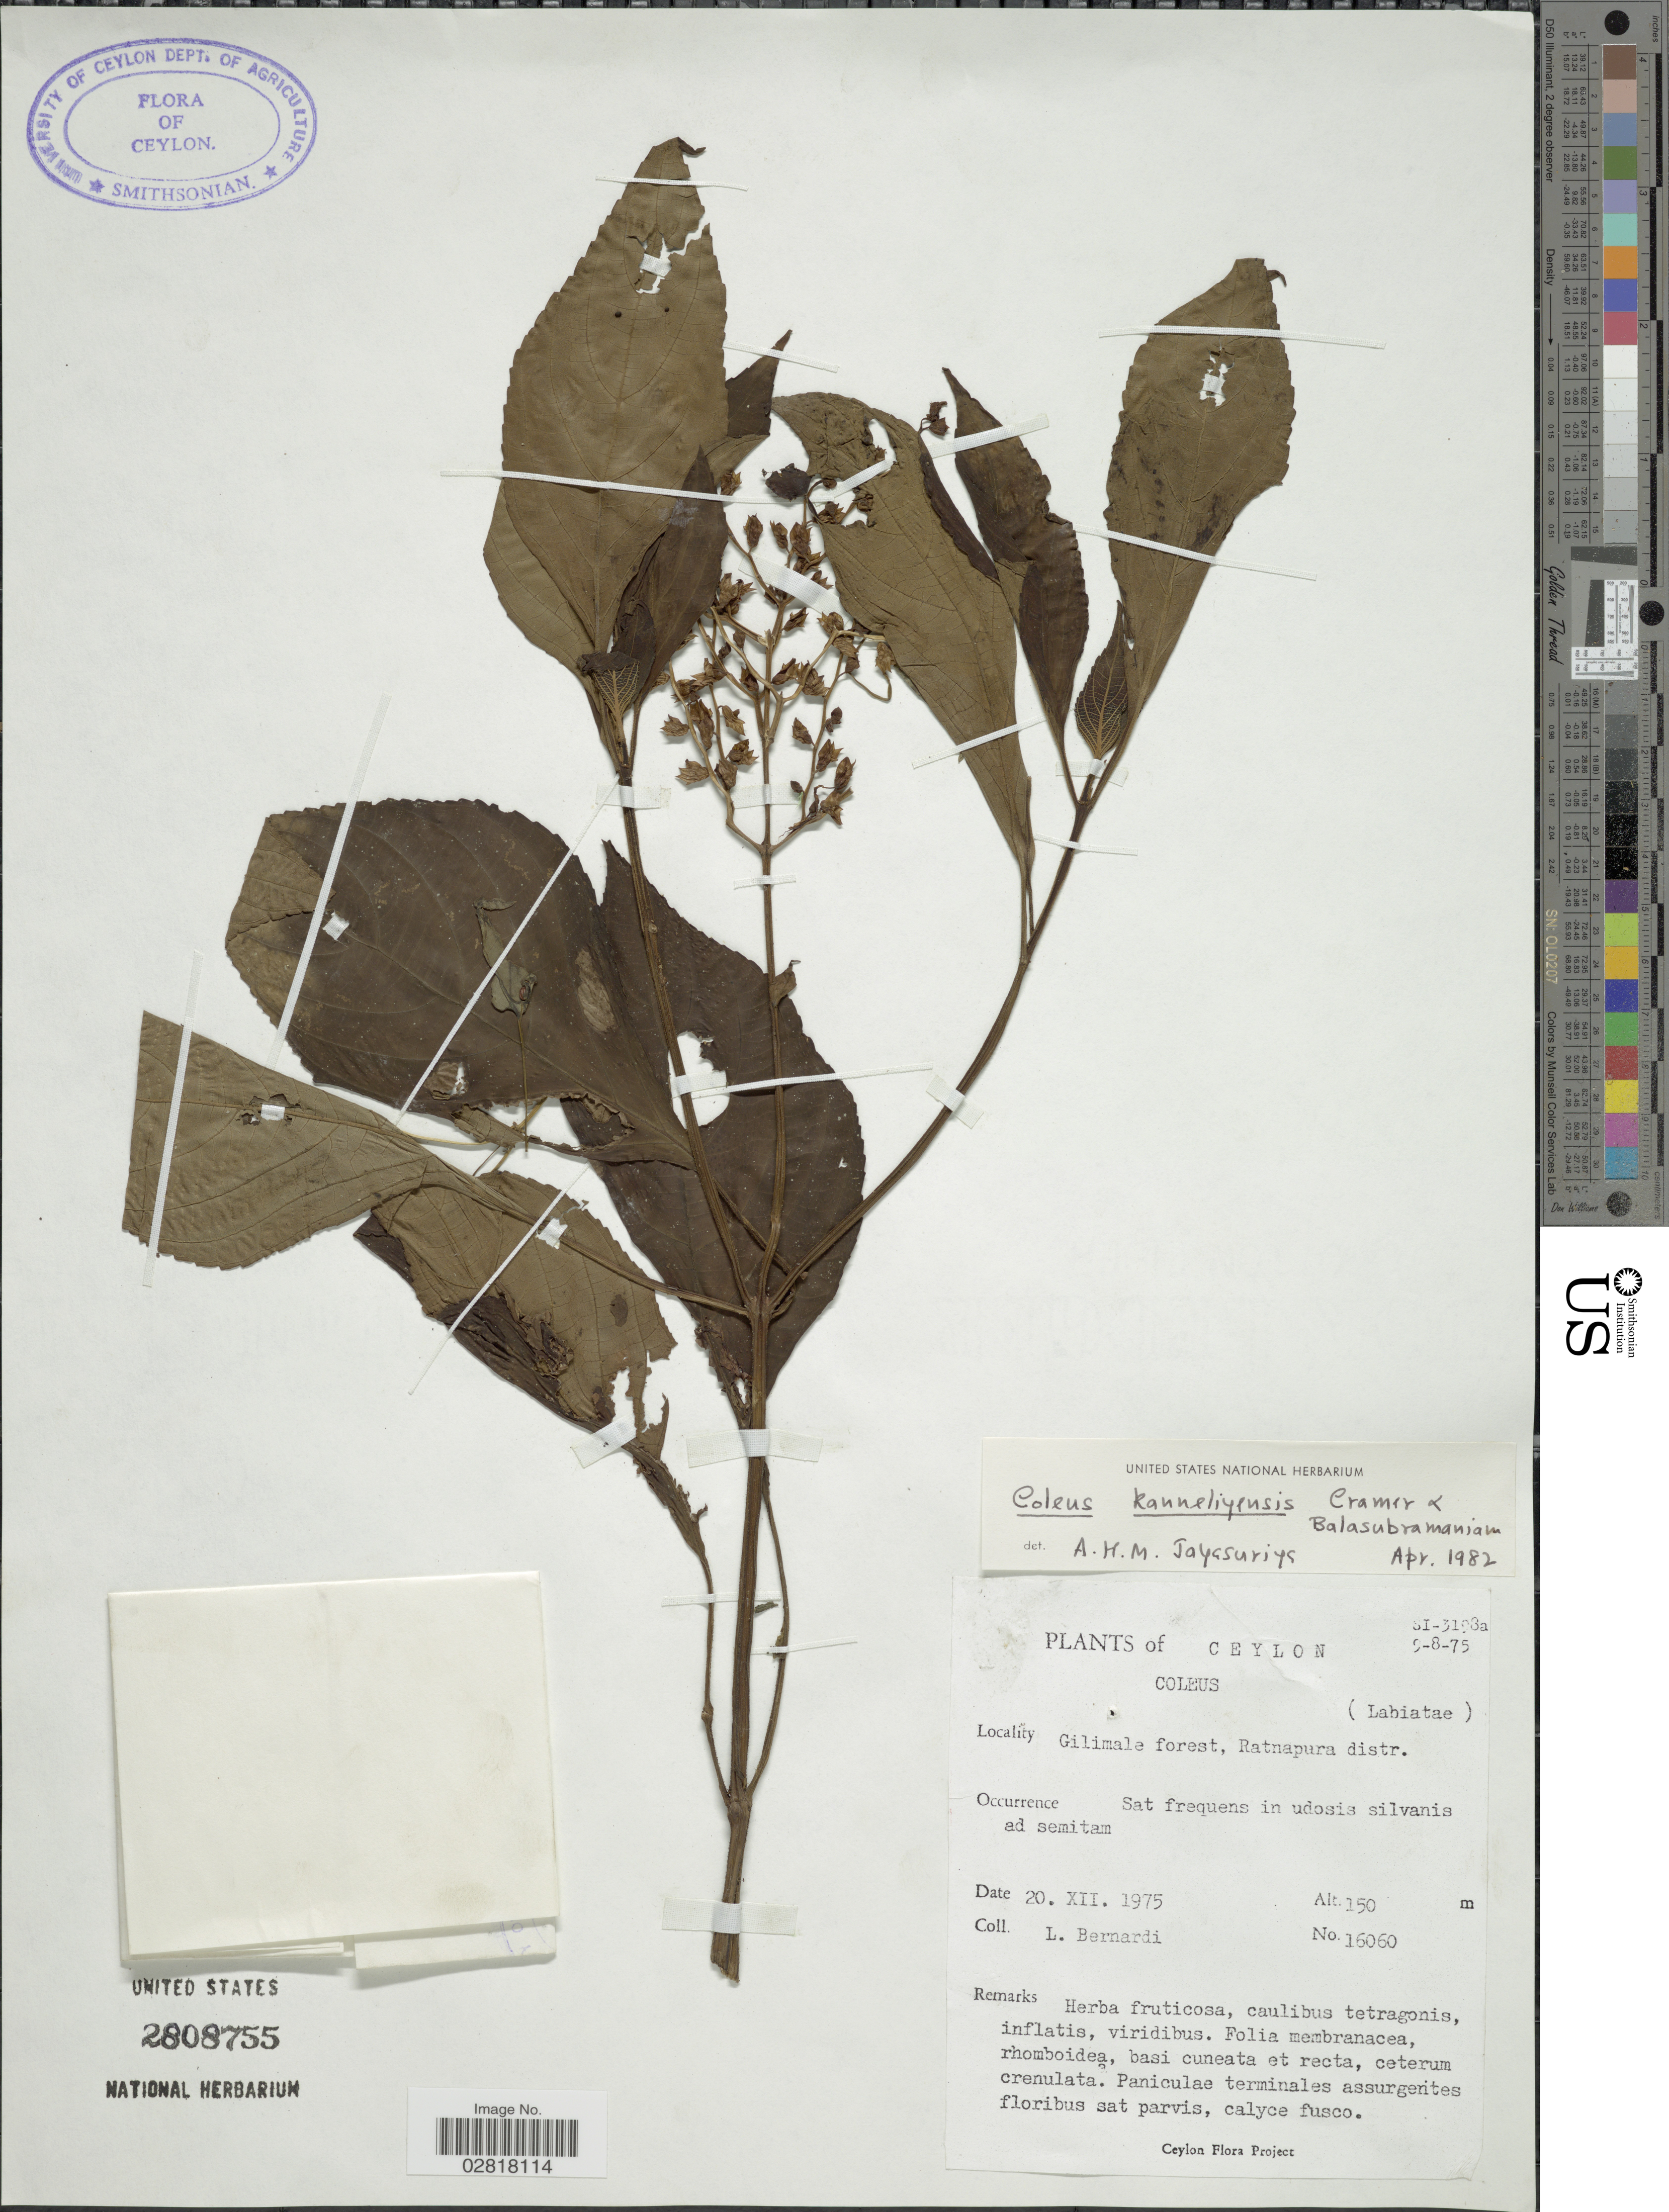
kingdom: Plantae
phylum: Tracheophyta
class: Magnoliopsida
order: Lamiales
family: Lamiaceae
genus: Plectranthus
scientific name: Plectranthus kanneliyensis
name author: (L.H. Cramer & Balas.) R.H. Willemse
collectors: L. Bernardi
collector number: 16060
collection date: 1975-12-20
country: Sri Lanka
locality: Ceylon, Gilimale forest, Ratnapura distr.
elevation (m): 150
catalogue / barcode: US 2808755